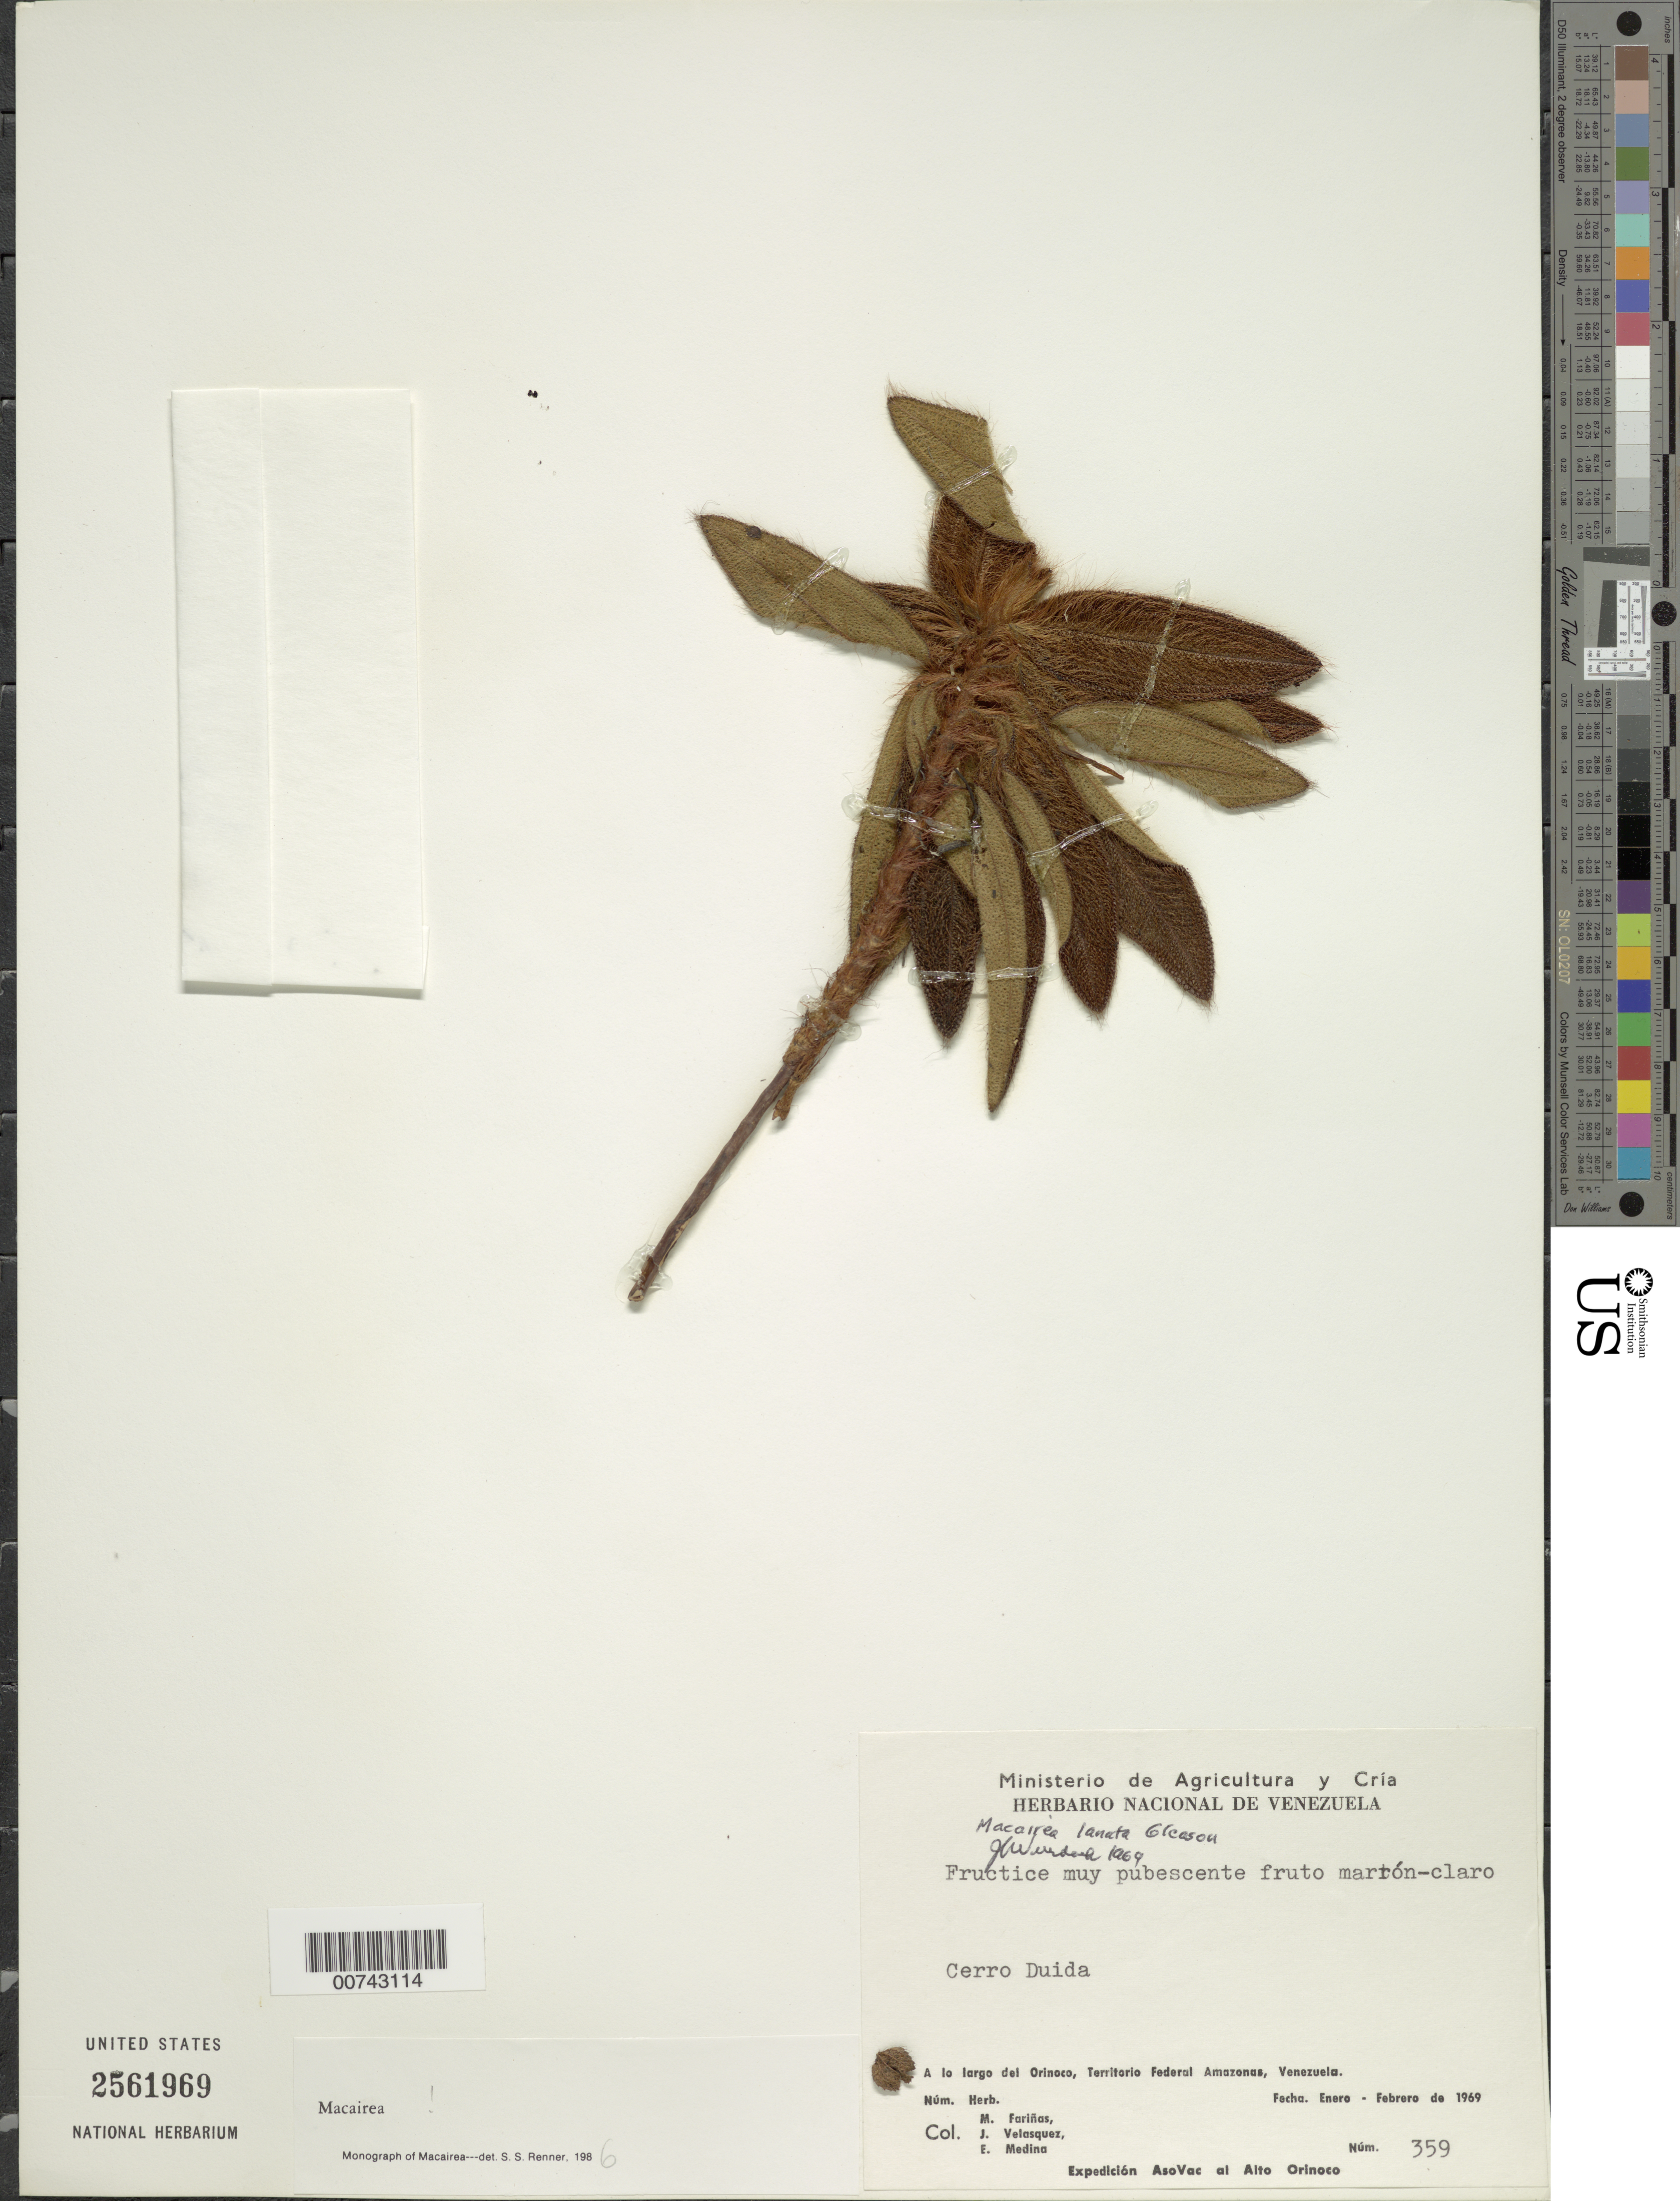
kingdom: Plantae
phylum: Tracheophyta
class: Magnoliopsida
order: Myrtales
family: Melastomataceae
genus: Macairea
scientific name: Macairea lanata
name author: Gleason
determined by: Wurdack, John J., (US), US (UNITED STATES)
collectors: M. Fariñas, J. Velasquez & E. Medina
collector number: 359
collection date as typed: Jan-69 to Feb-69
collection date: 1969-01/1969-02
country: Venezuela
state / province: Amazonas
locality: Cerro Duida, Río Orinoco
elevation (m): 1000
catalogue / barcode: US 3561969